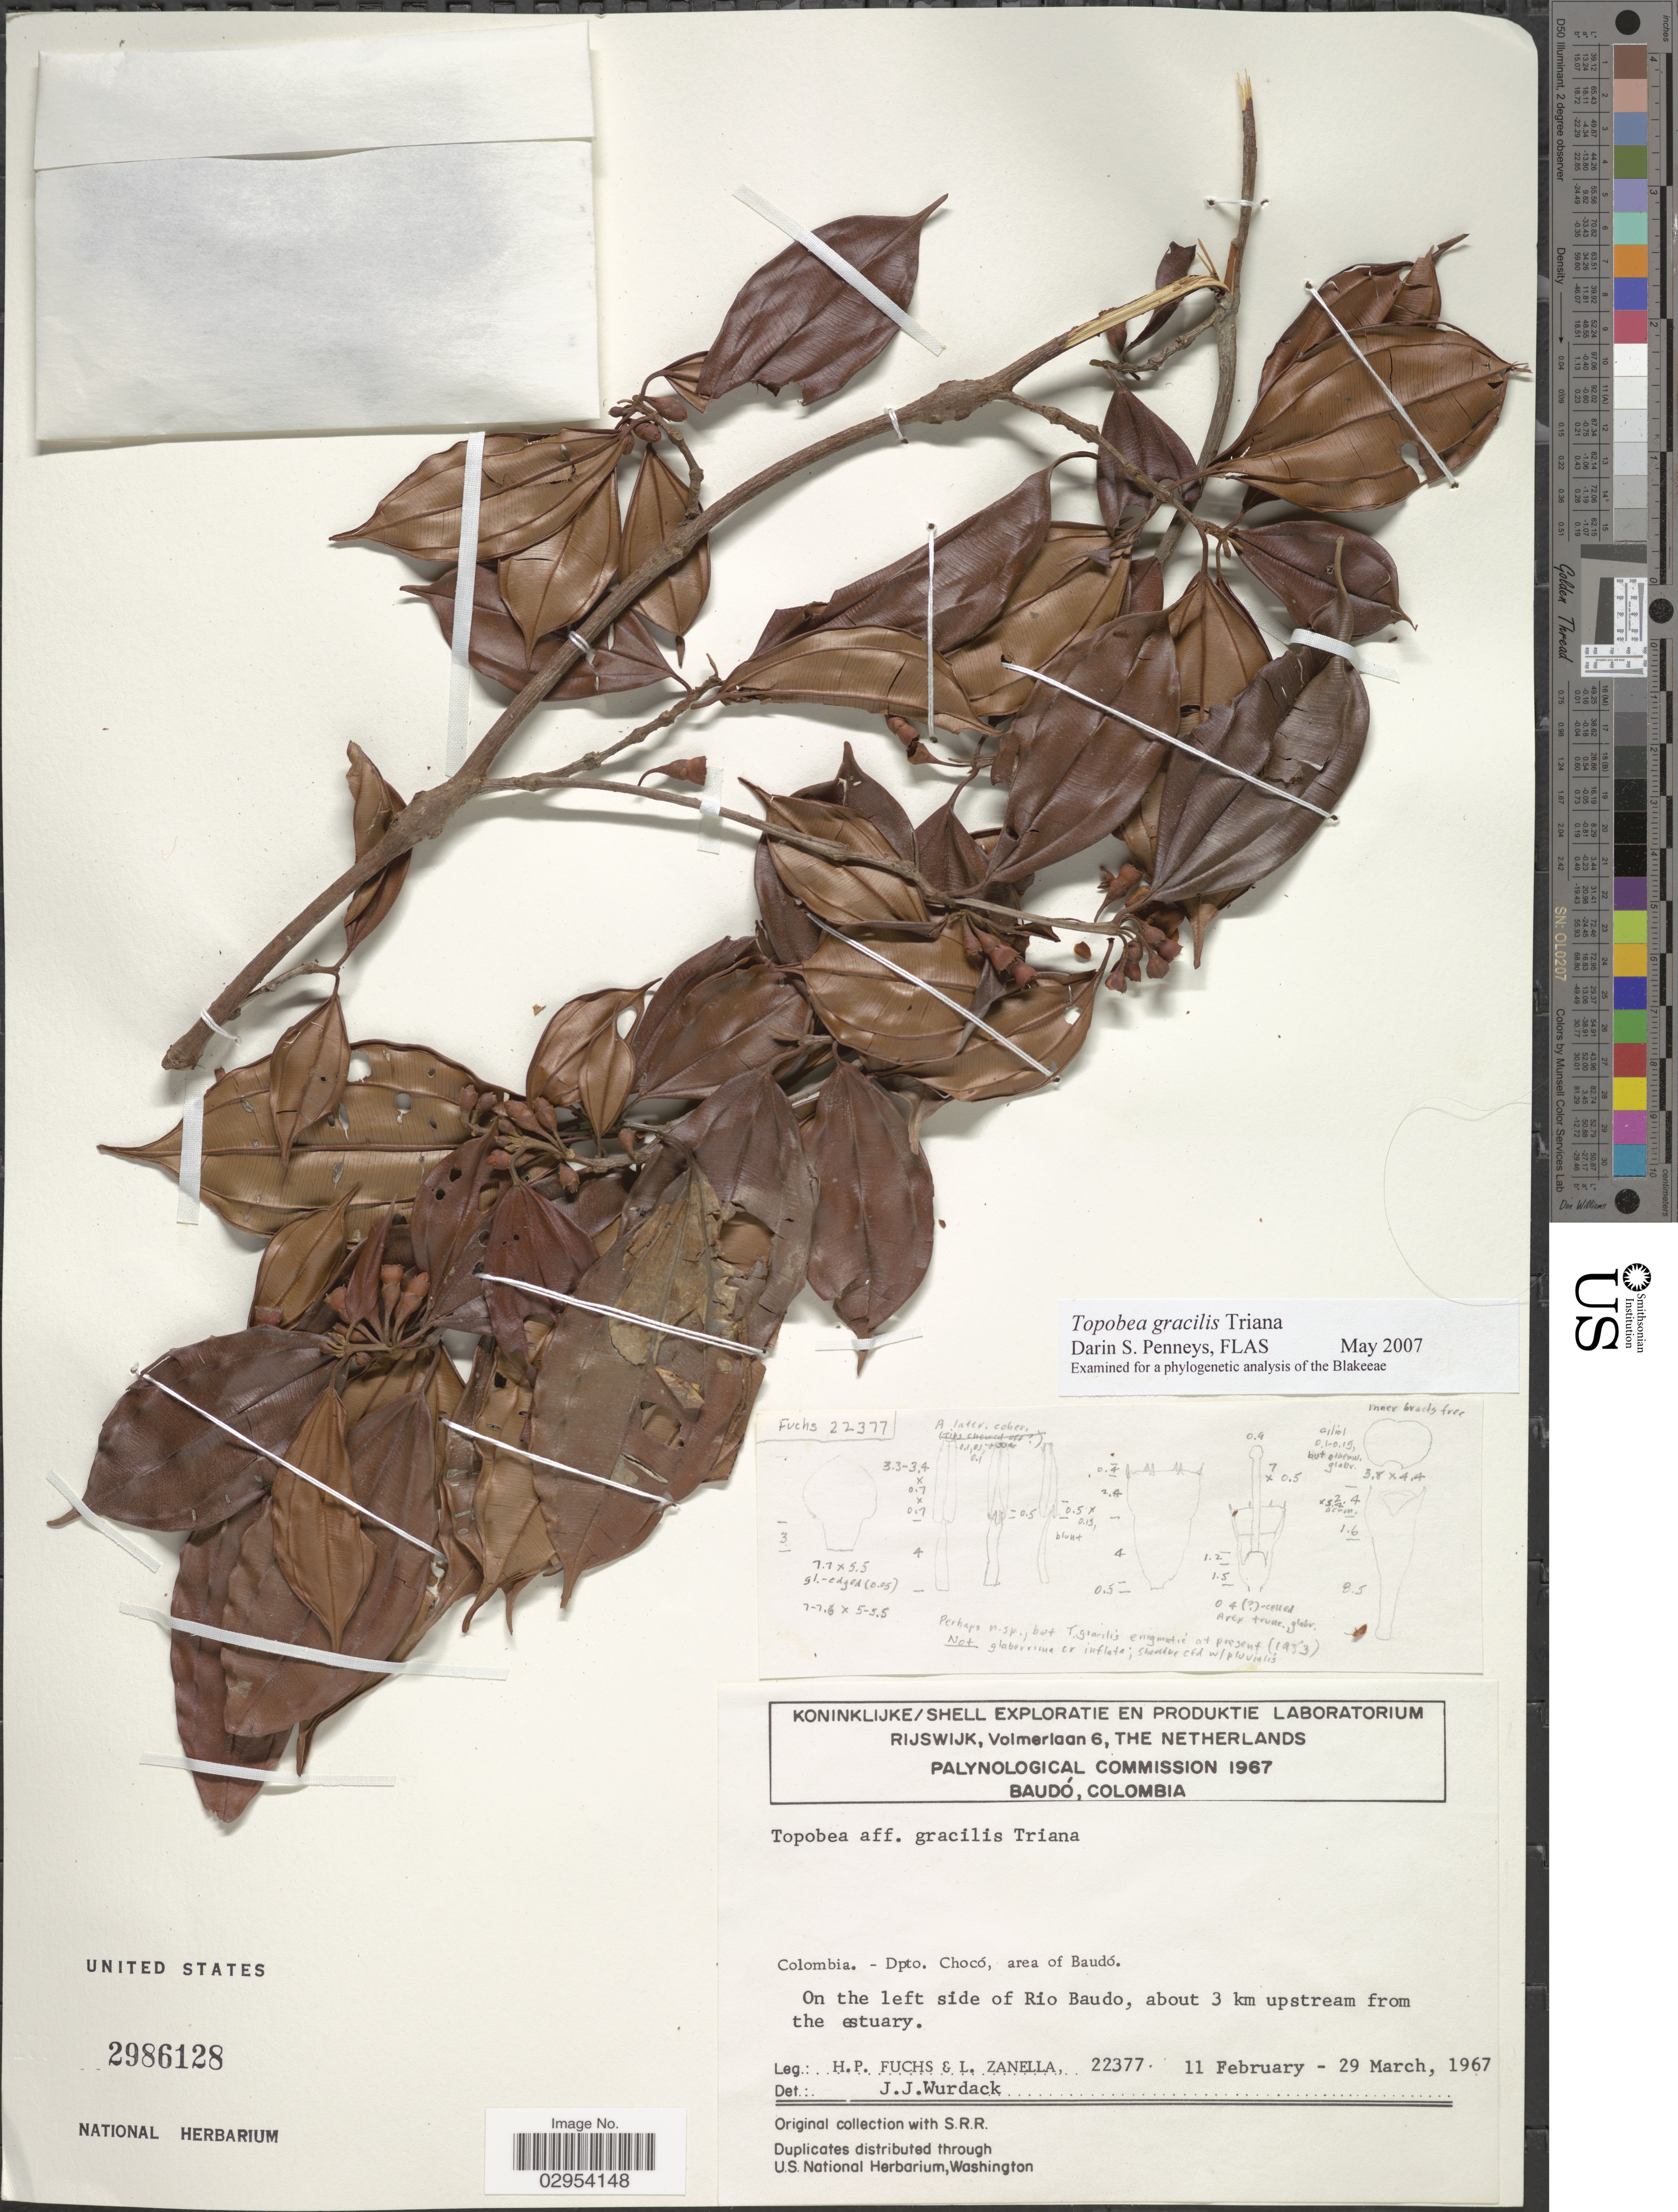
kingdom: Plantae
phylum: Tracheophyta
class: Magnoliopsida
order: Myrtales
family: Melastomataceae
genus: Topobea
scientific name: Topobea gracilis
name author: Triana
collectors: H. P. Fuchs & L. Zanella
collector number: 22377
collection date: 1967-02-11/1967-03-29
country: Colombia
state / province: Chocó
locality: Dpto. Chocó, area of Baudó. On the left side of Río Baudo, about 3 km upstream from the estuary. Baudó.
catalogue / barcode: US 2986128